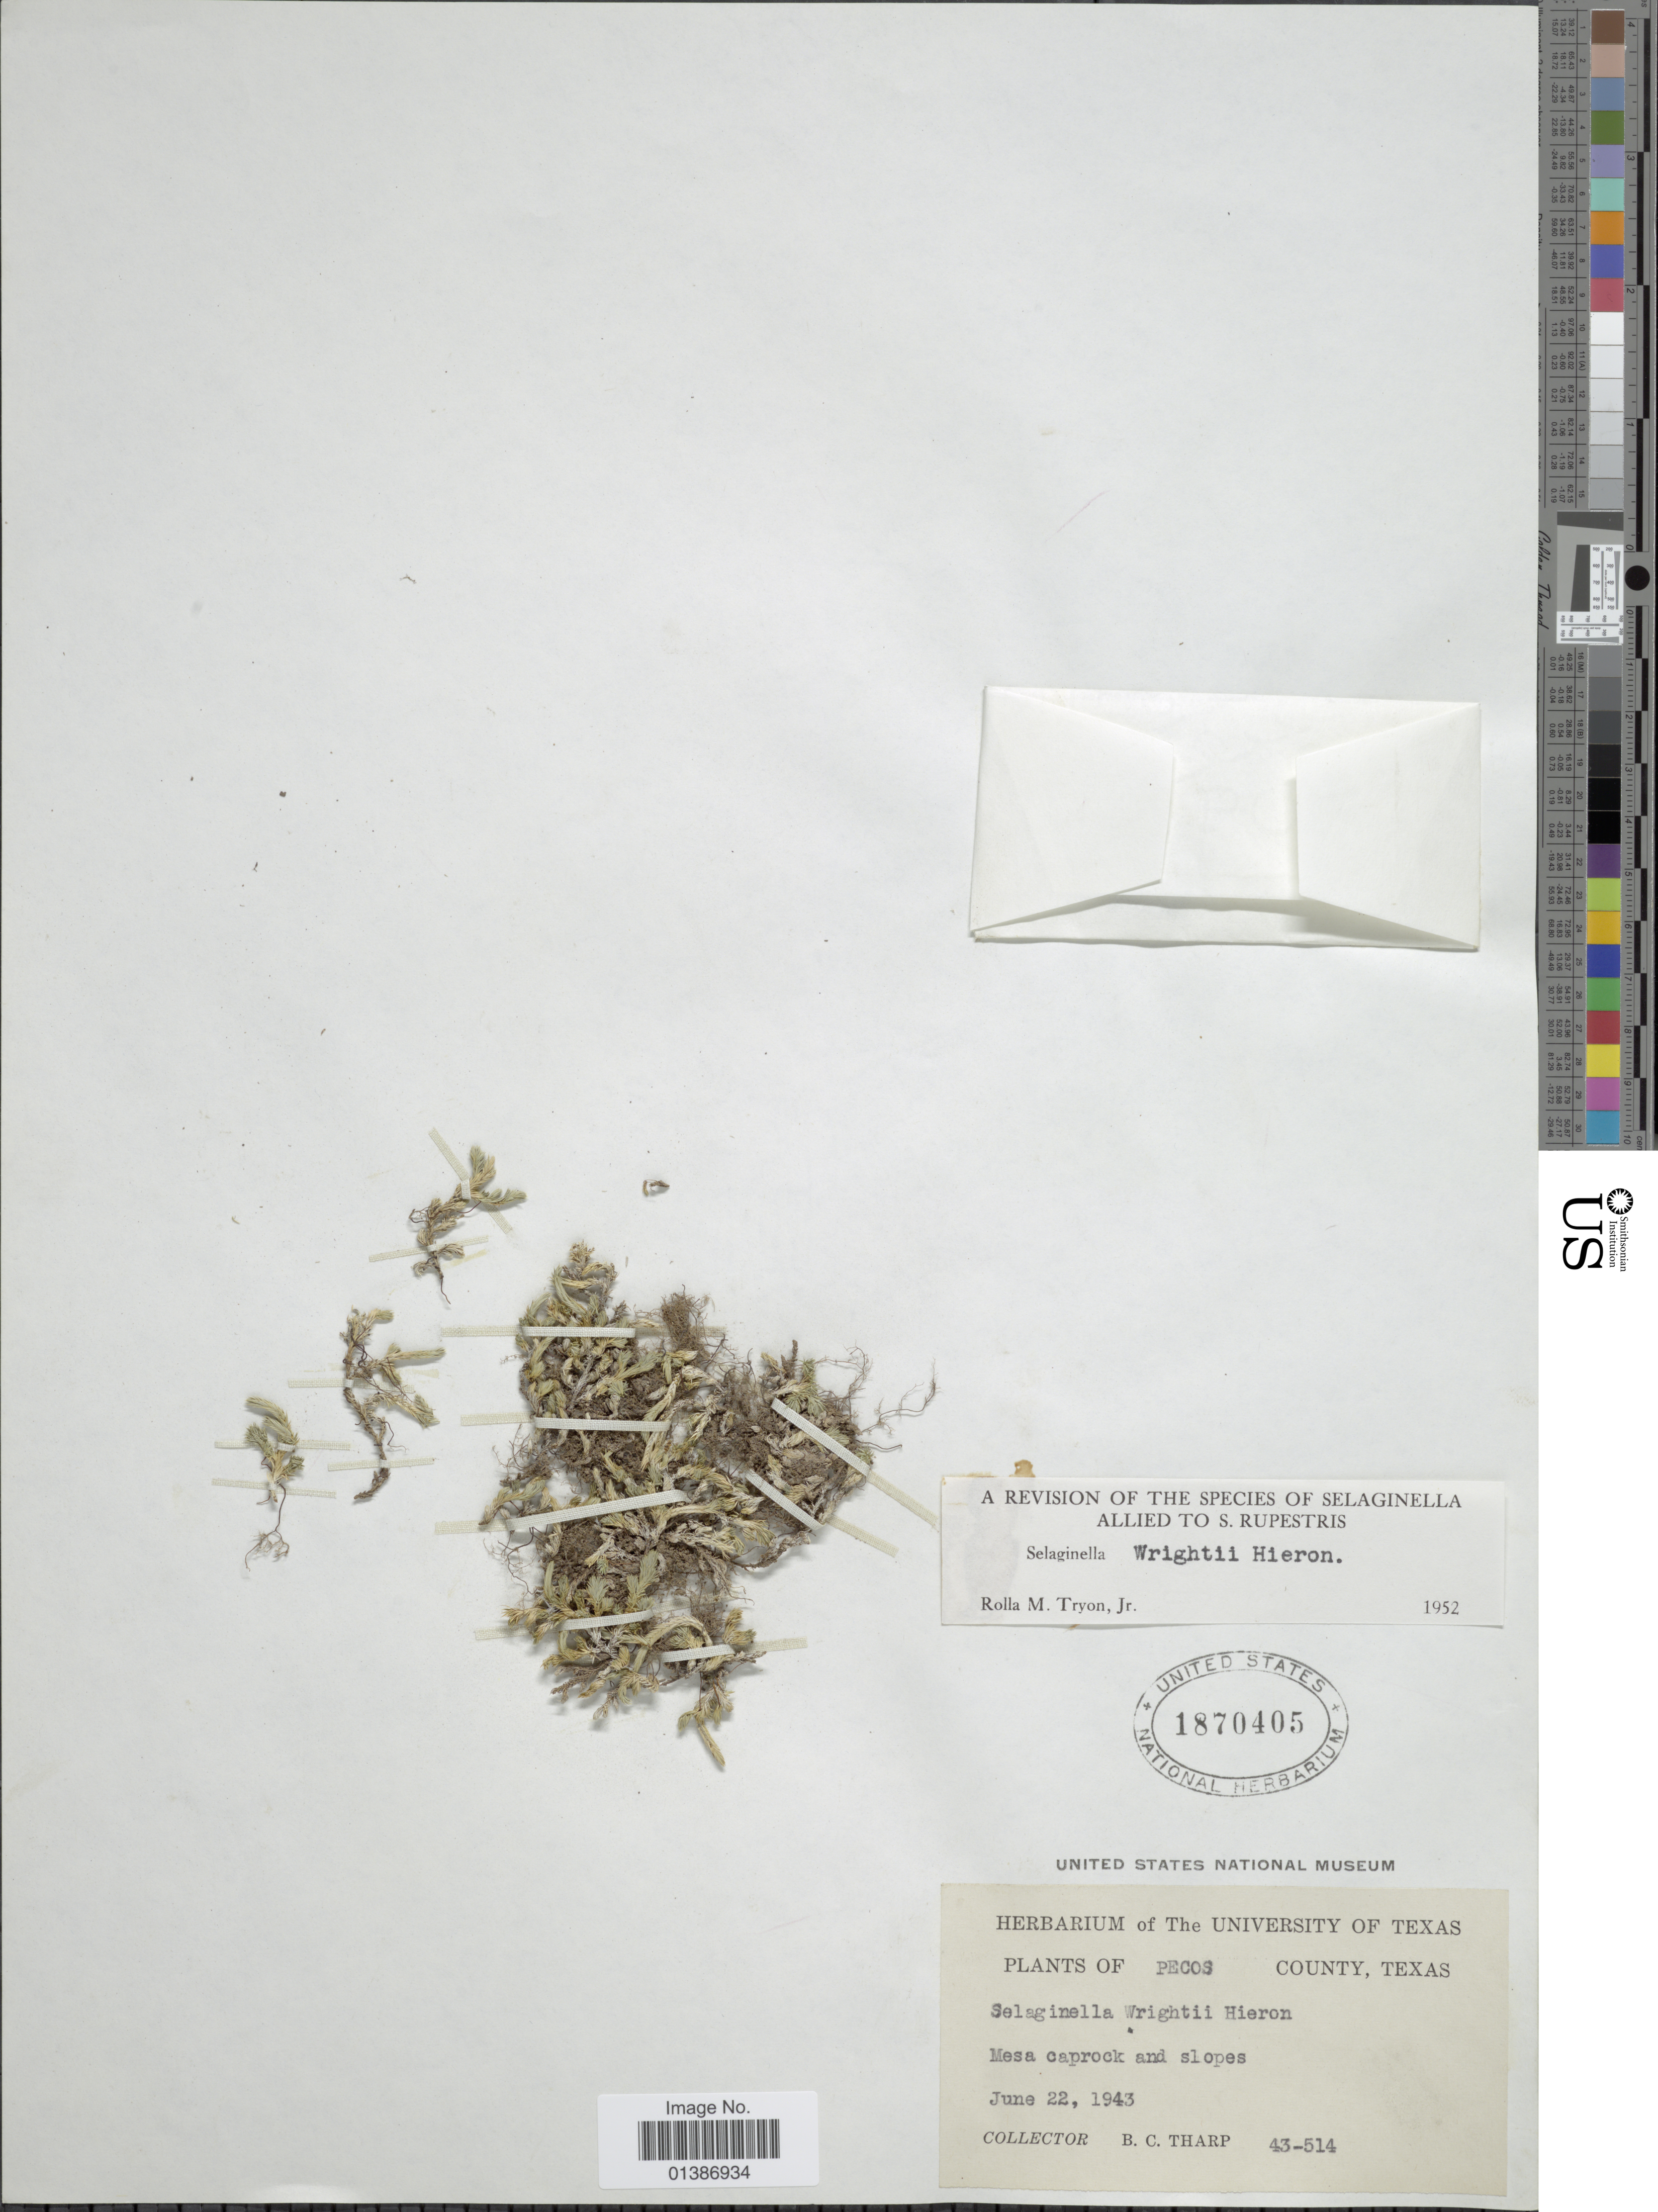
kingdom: Plantae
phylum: Tracheophyta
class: Lycopodiopsida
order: Selaginellales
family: Selaginellaceae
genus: Selaginella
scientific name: Selaginella wrightii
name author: Hieron.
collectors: B. C. Tharp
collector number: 43-514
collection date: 1943-06-22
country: United States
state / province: Texas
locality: Pecos County, Mesa caprock and slopes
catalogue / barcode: US 1870405